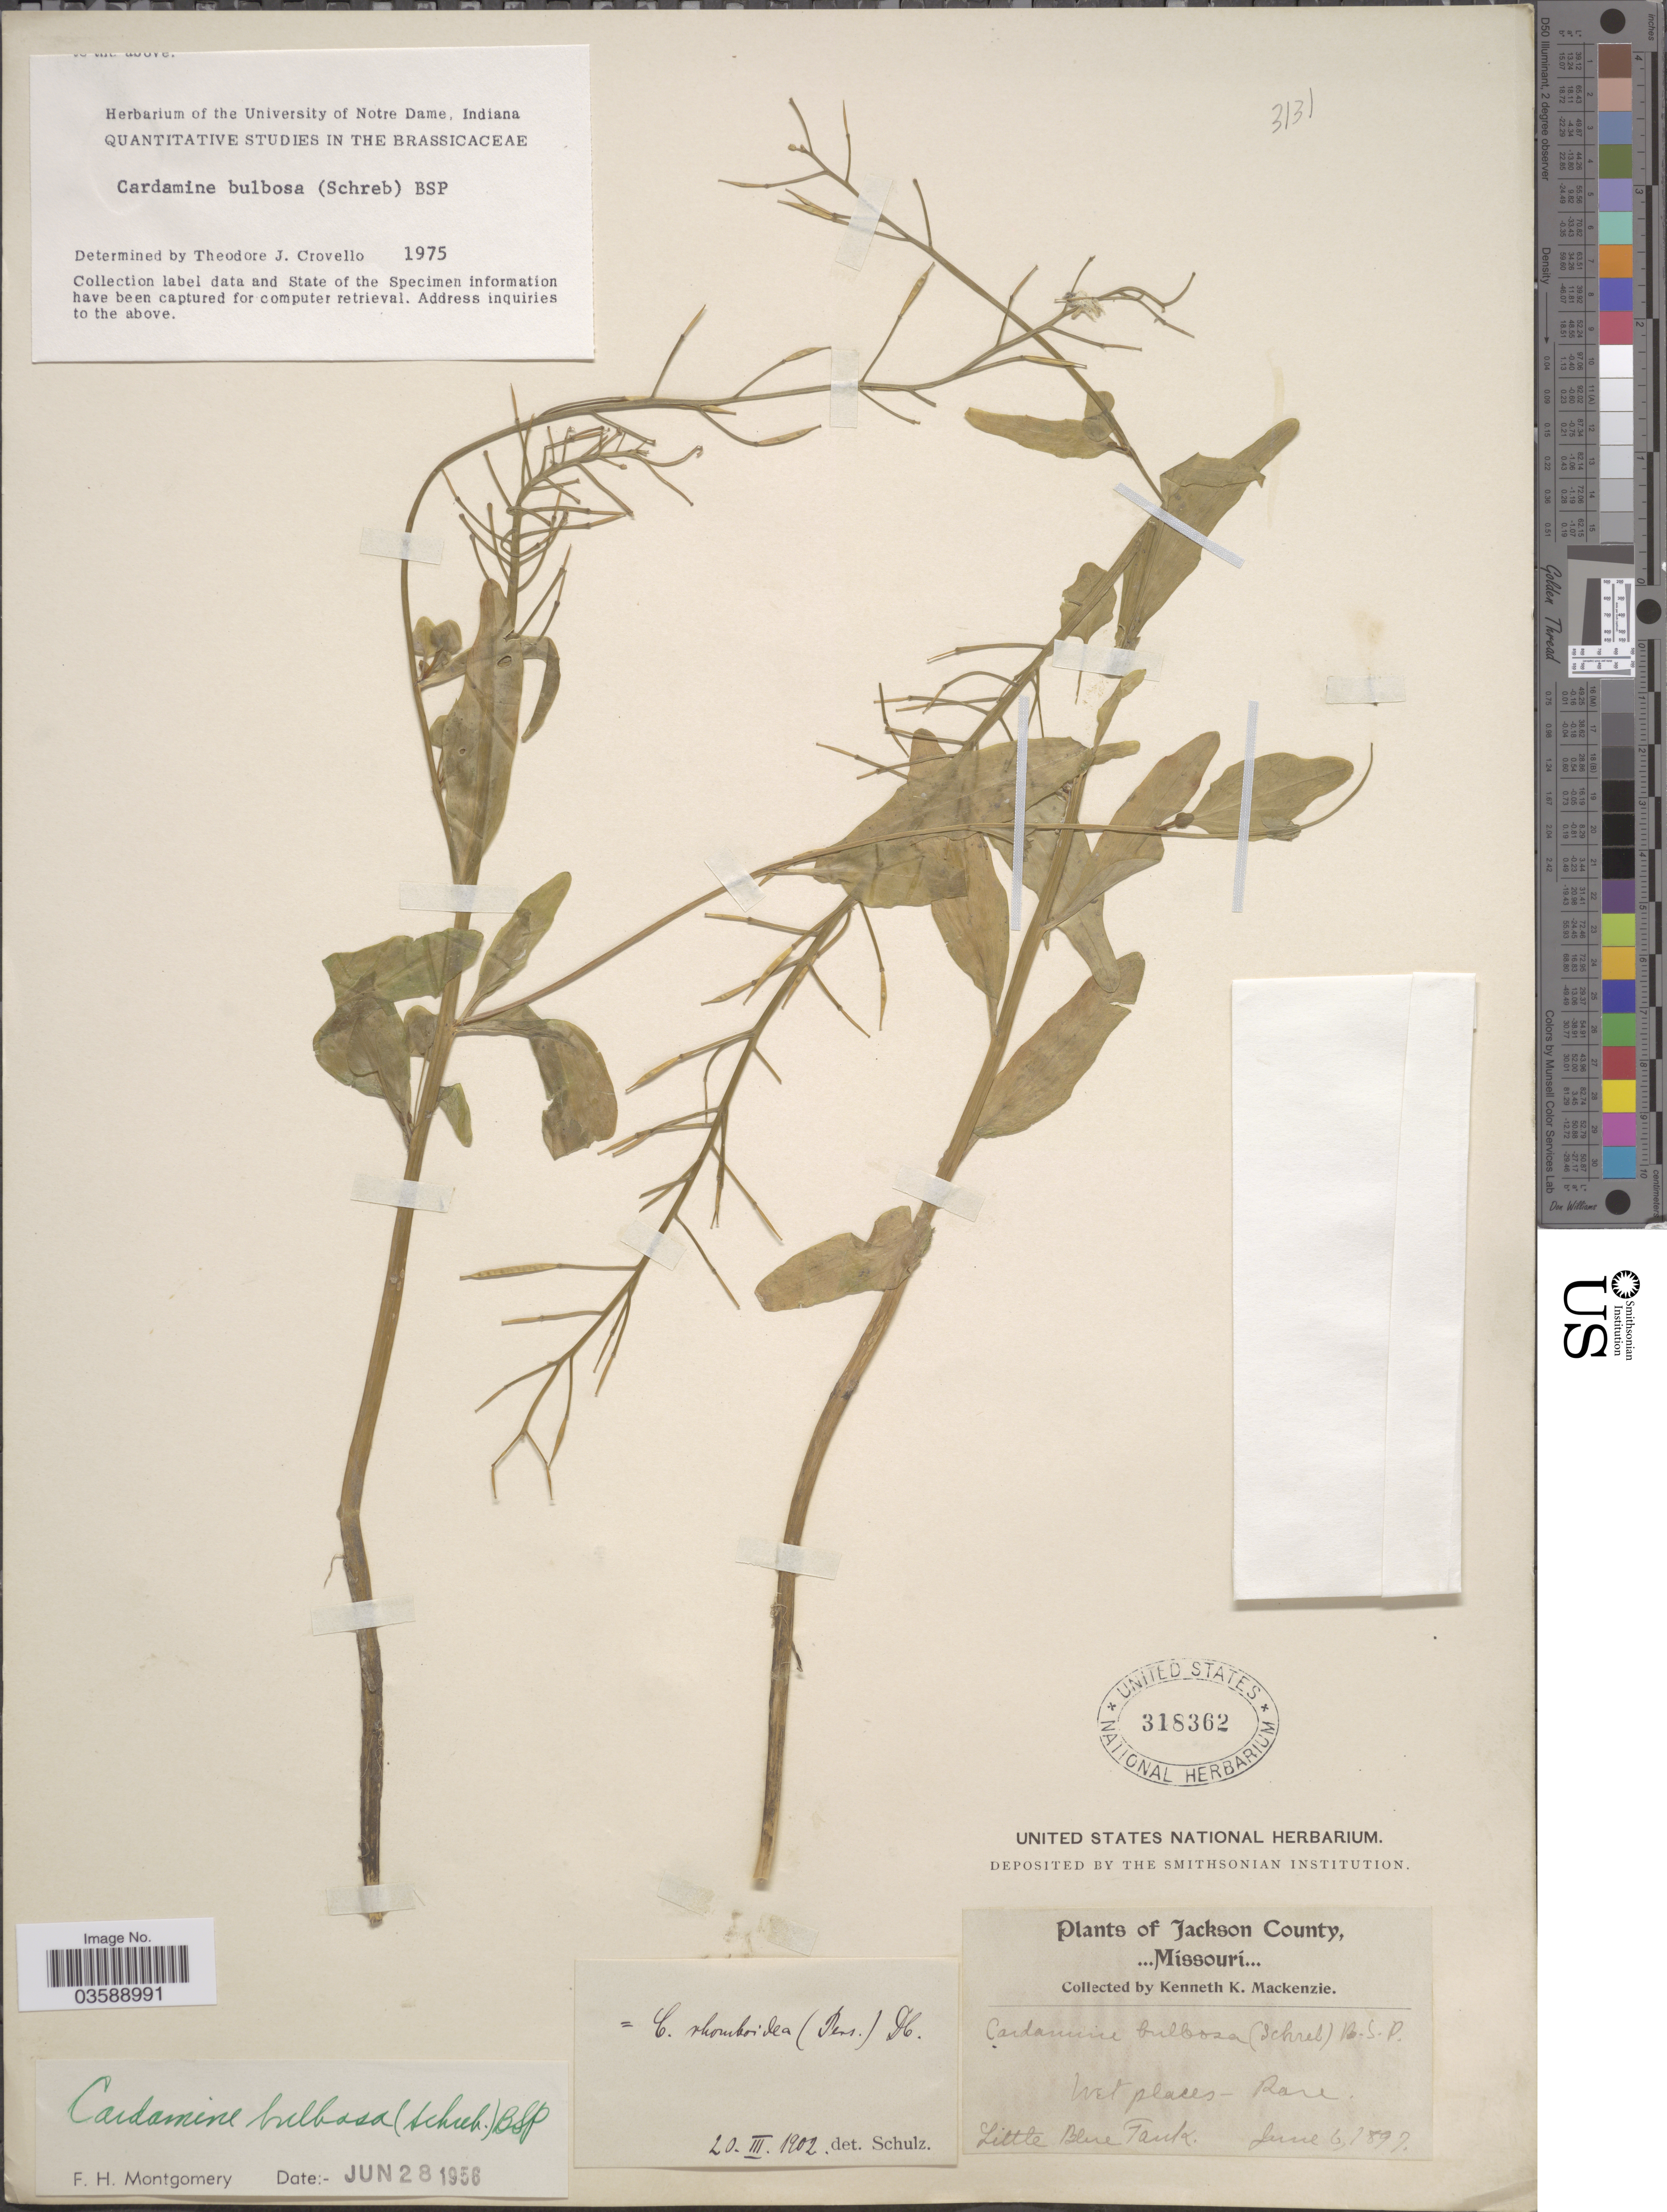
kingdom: Plantae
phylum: Tracheophyta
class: Magnoliopsida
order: Brassicales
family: Brassicaceae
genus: Cardamine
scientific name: Cardamine bulbosa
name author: (Schreb. ex Muhl.) Britton et al.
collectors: K. K. Mackenzie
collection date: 1897-06-06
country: United States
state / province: Missouri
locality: Jackson County. Little Blue Tank.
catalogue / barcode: US 318362